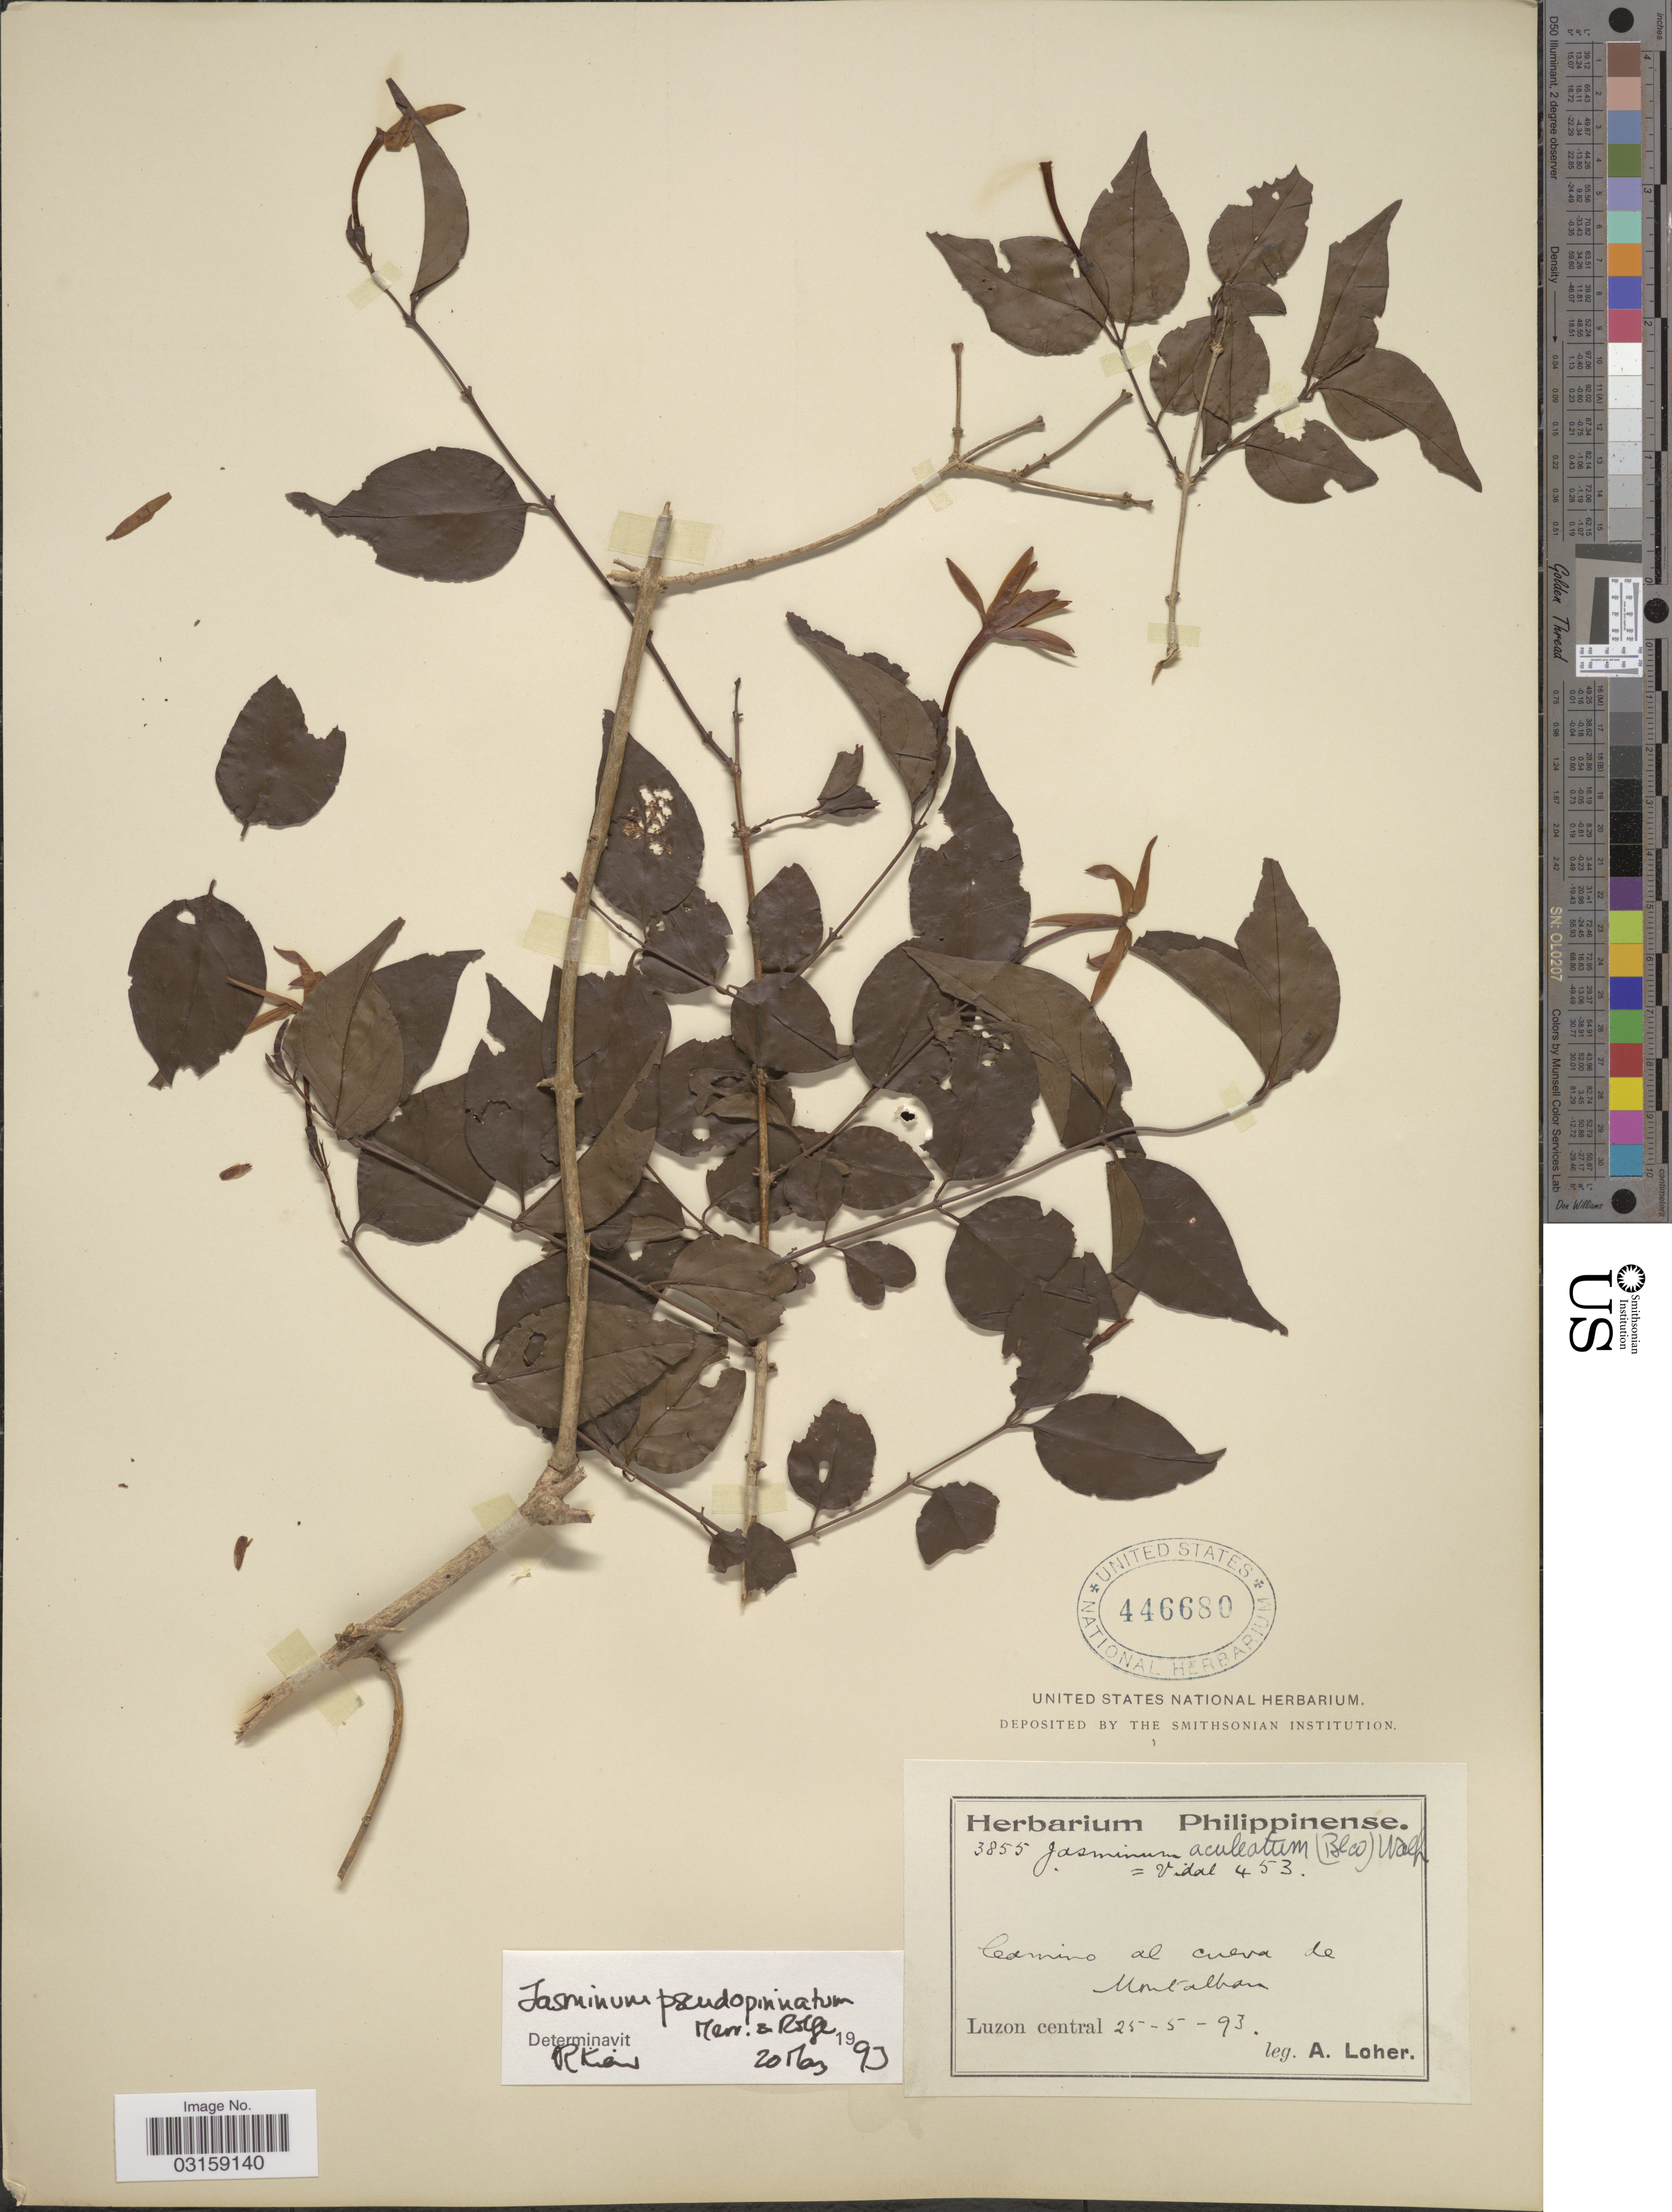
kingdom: Plantae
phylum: Tracheophyta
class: Magnoliopsida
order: Lamiales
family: Oleaceae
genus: Jasminum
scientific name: Jasminum pseudopinnatum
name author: Merr. & Rolfe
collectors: A. Loher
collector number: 3855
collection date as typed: Transcribed d/m/y: 25/5/93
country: Philippines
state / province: Central Luzon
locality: Camino al cueva de Montalban. Luzon central.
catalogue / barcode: US 46680